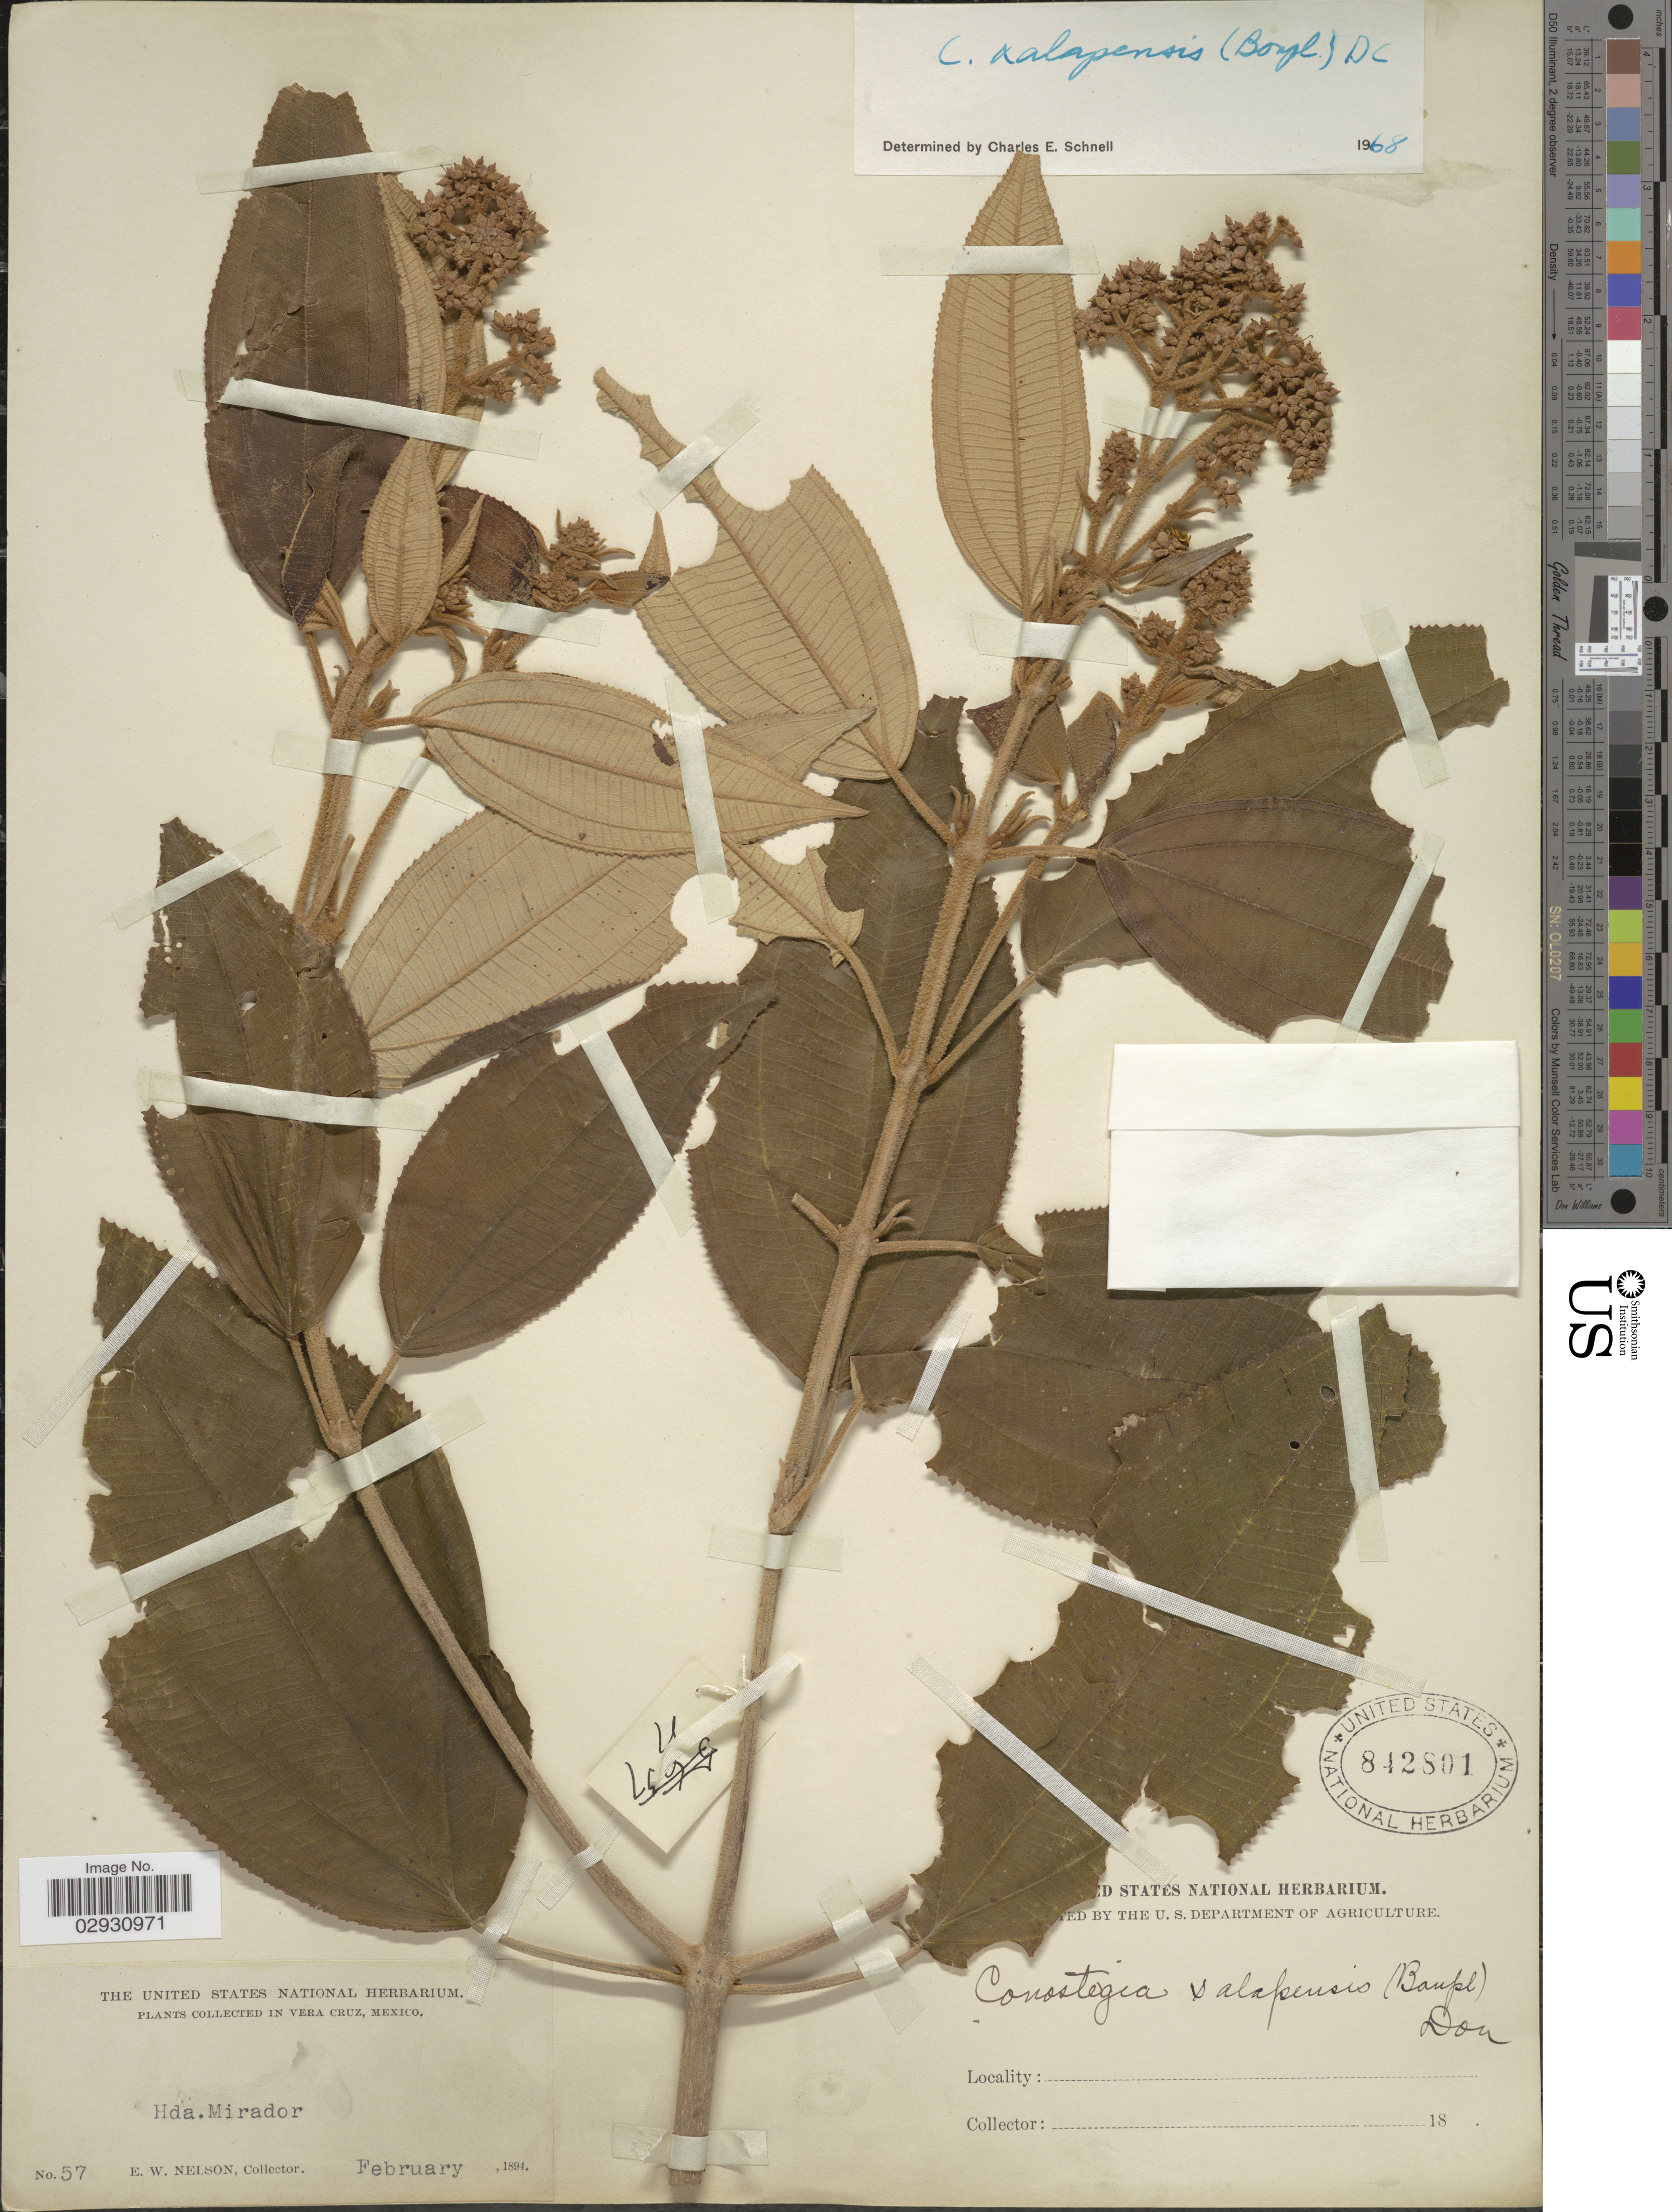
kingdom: Plantae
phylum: Tracheophyta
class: Magnoliopsida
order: Myrtales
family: Melastomataceae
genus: Conostegia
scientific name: Conostegia quadrangularis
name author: Schltdl. ex Steud.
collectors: E. W. Nelson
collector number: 57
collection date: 1894-02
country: Mexico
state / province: Veracruz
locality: In Vera Cruz, Hda. Mirador.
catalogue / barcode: US 842801